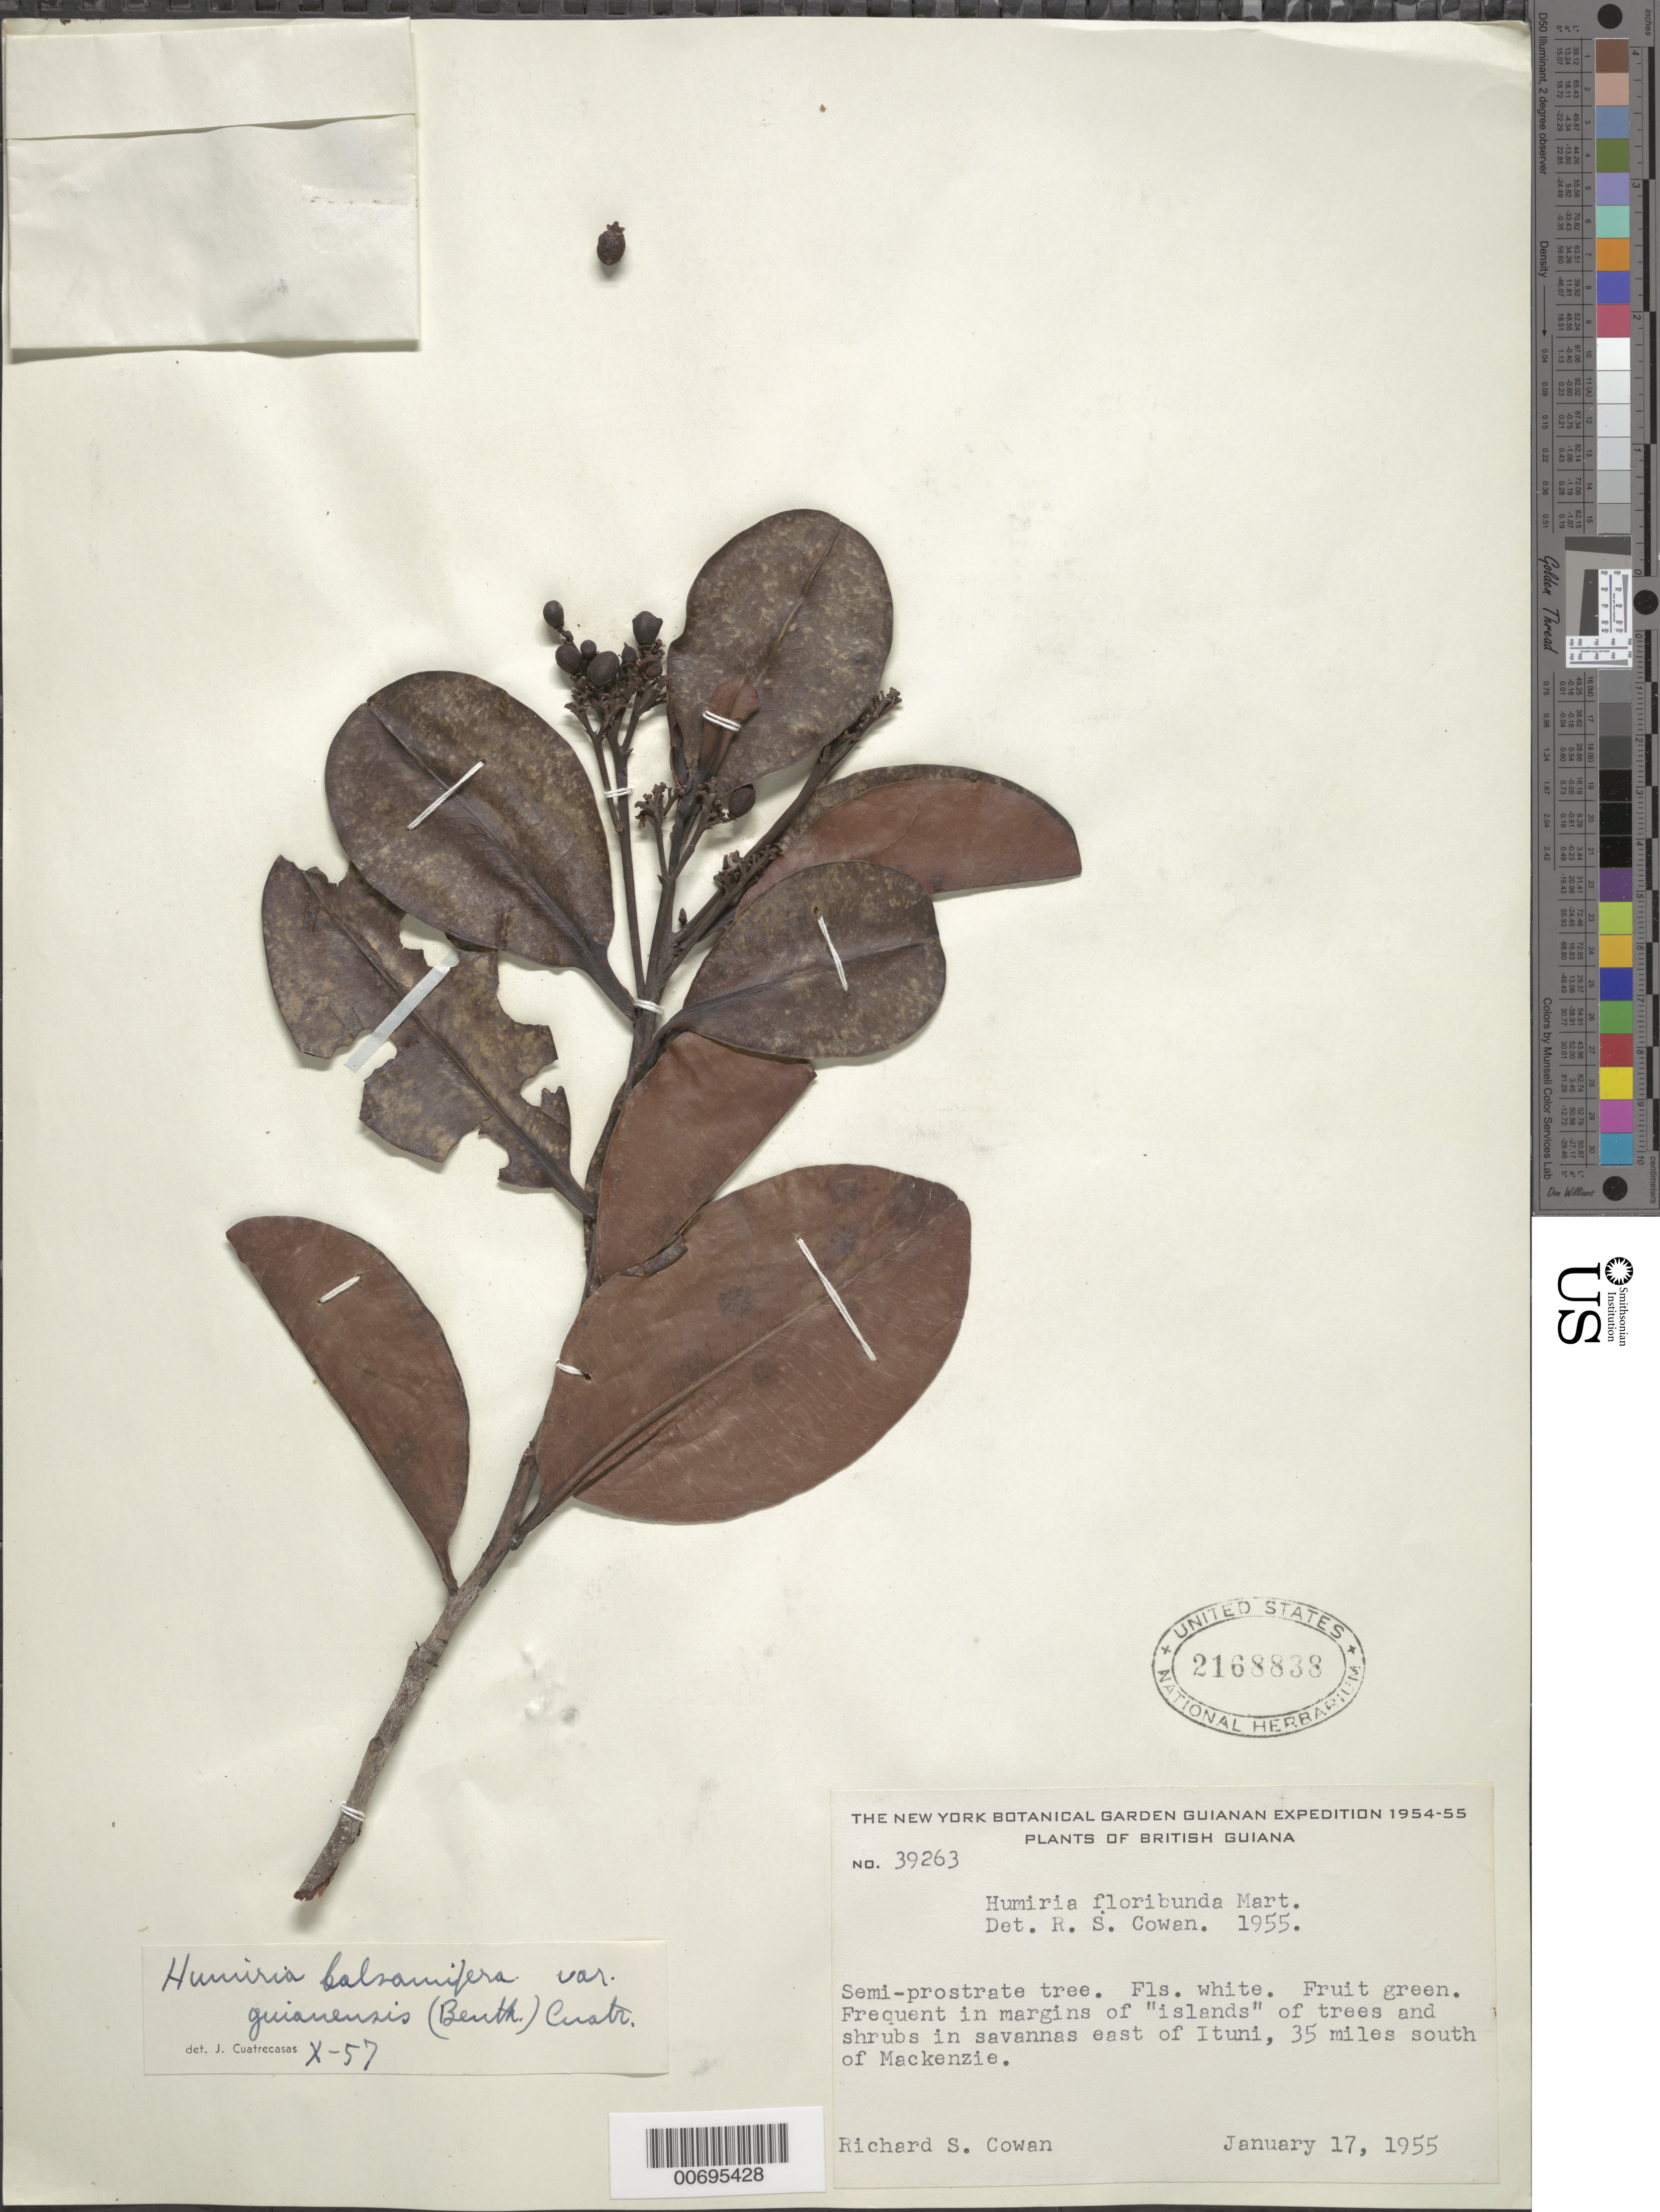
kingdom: Plantae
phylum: Tracheophyta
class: Magnoliopsida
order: Malpighiales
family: Humiriaceae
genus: Humiria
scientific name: Humiria balsamifera var. guianensis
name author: (Benth.) Cuatrec.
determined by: Cuatrecasas, J.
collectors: R. S. Cowan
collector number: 39263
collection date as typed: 17-Jan-55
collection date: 1955-01-17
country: Guyana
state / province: U. Demerara-Berbice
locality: Mackenzie Mines area, vic. E of Ituni, 35 mi. S of Mackenzie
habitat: Margins of "islands" of trees and shrubs in savannas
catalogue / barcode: US 2168838